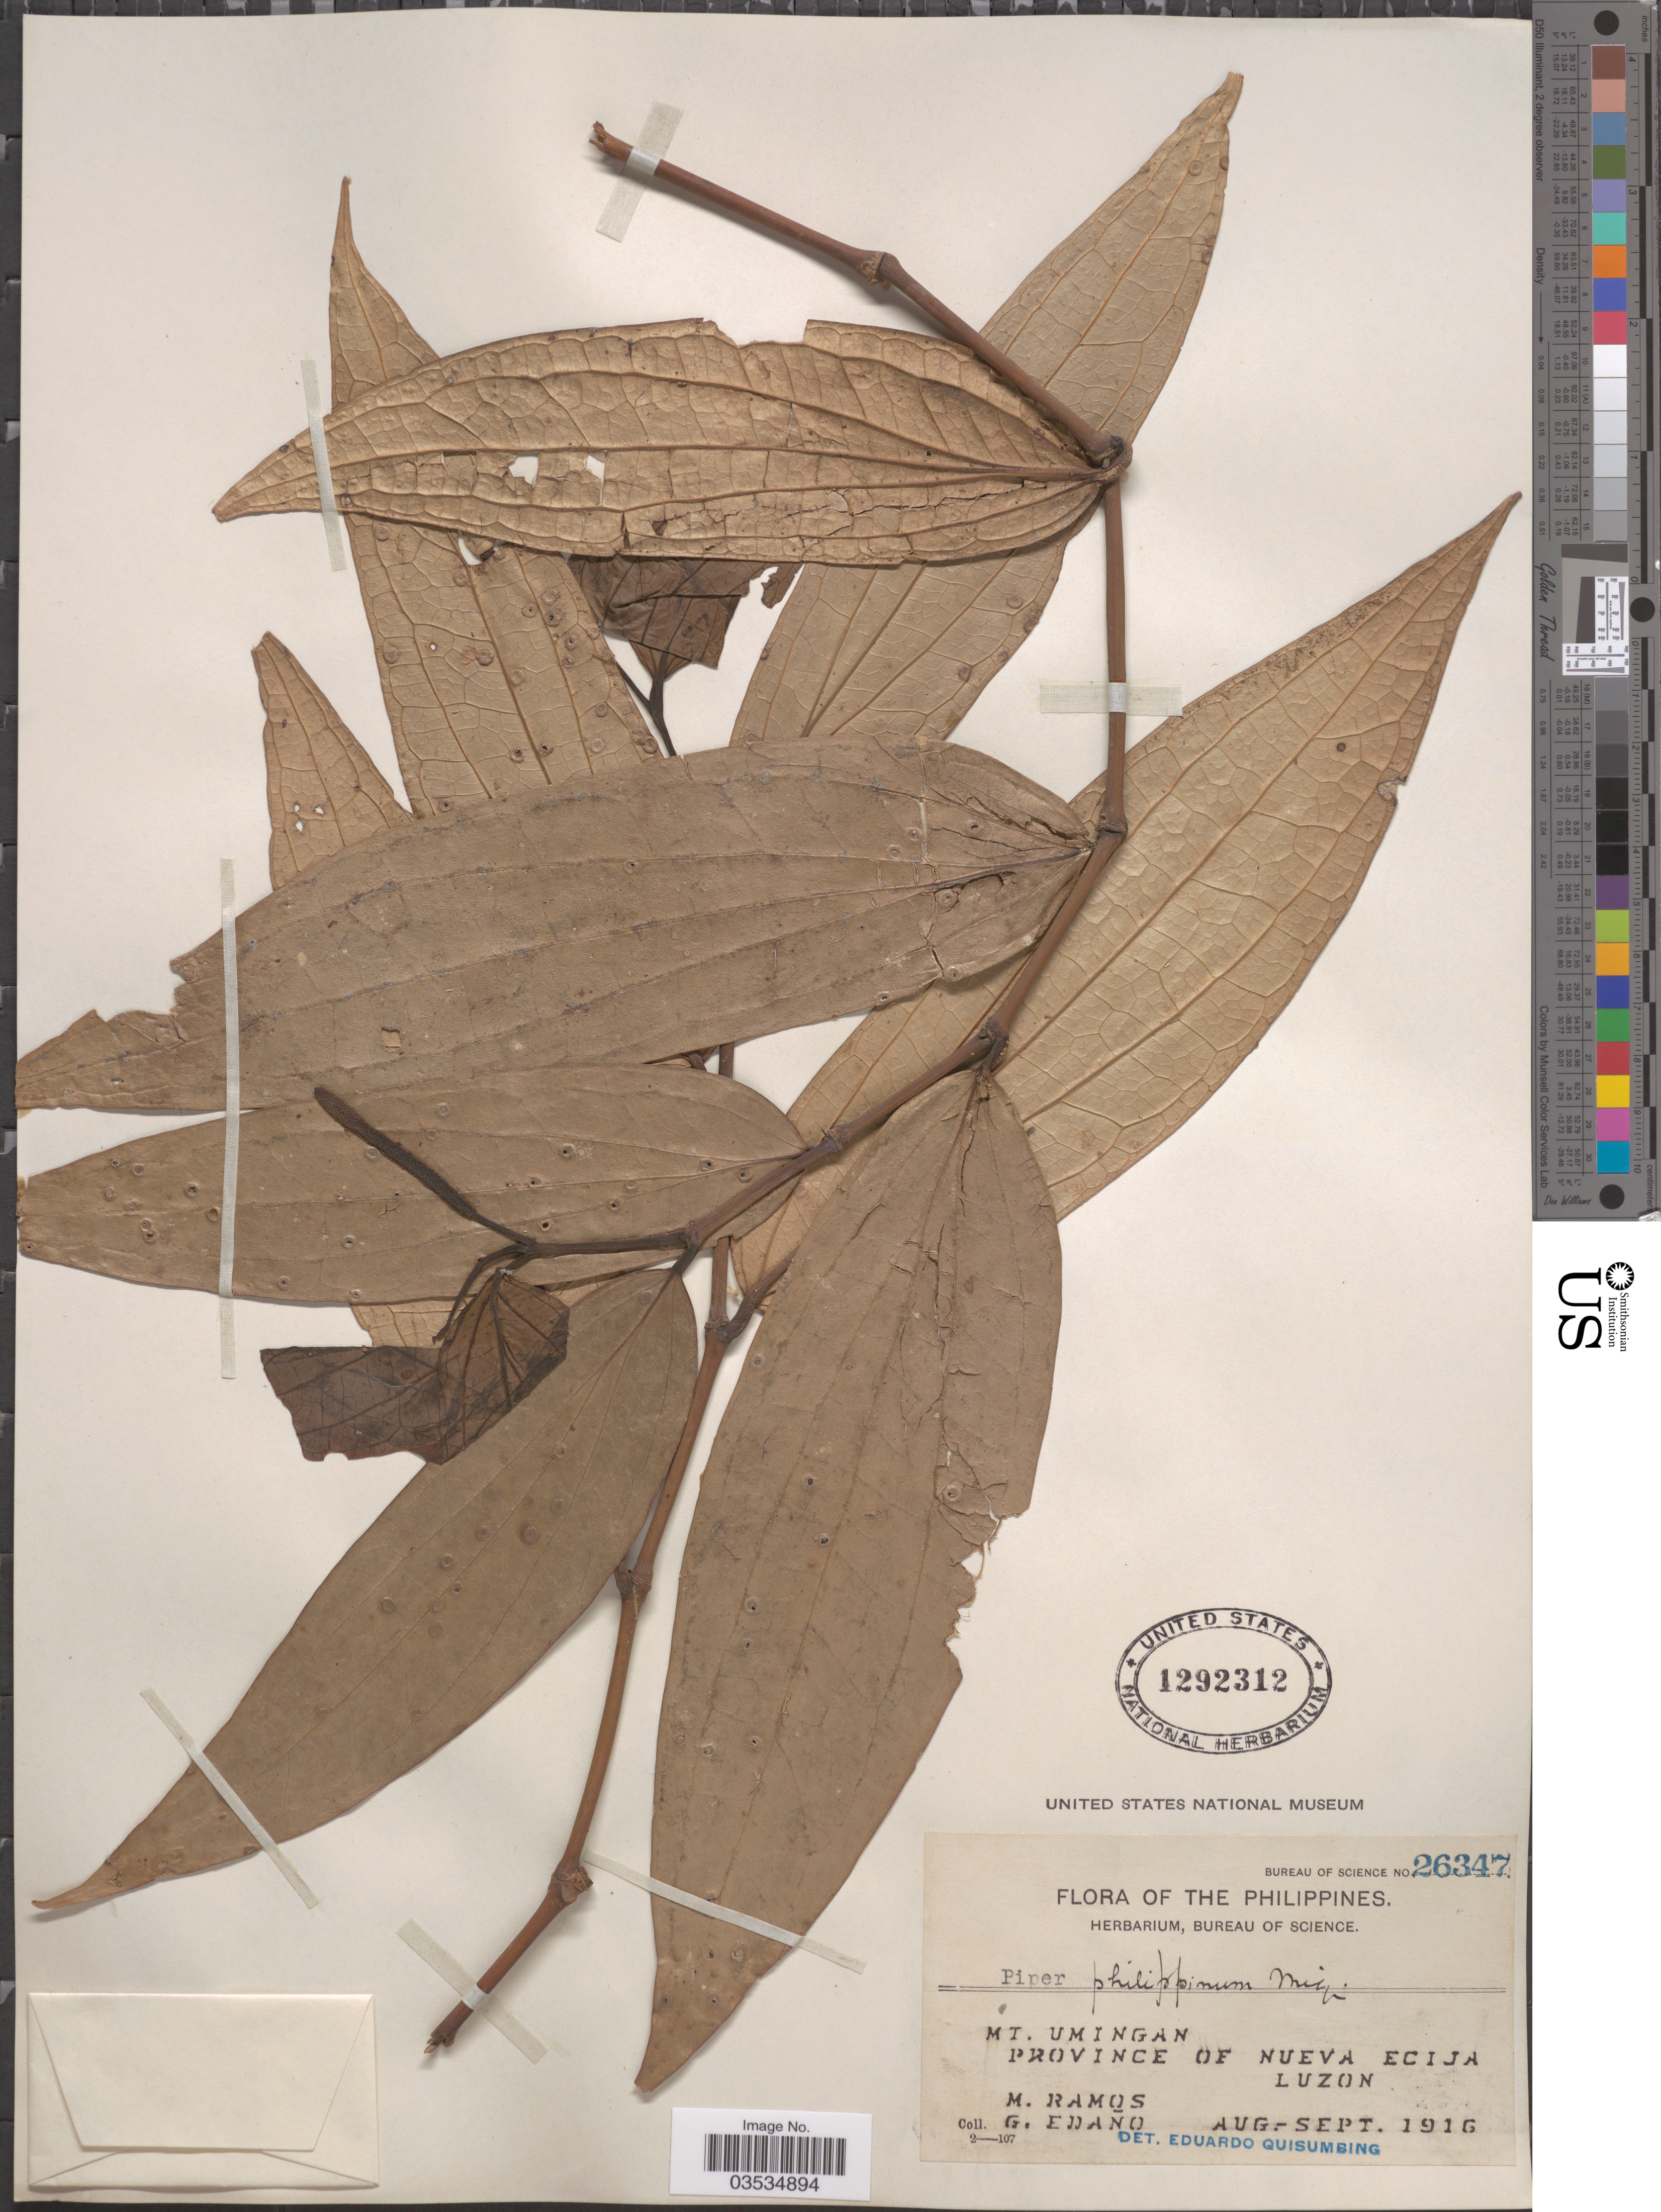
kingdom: Plantae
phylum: Tracheophyta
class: Magnoliopsida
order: Piperales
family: Piperaceae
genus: Piper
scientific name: Piper philippinum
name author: Miq.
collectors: M. Ramos & G. Edaño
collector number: Bureau of Science 26347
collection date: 1916-08/1916-09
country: Philippines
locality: Mt. Umingan. Province of Nueva Ecija. Luzon.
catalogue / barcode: US 1292312